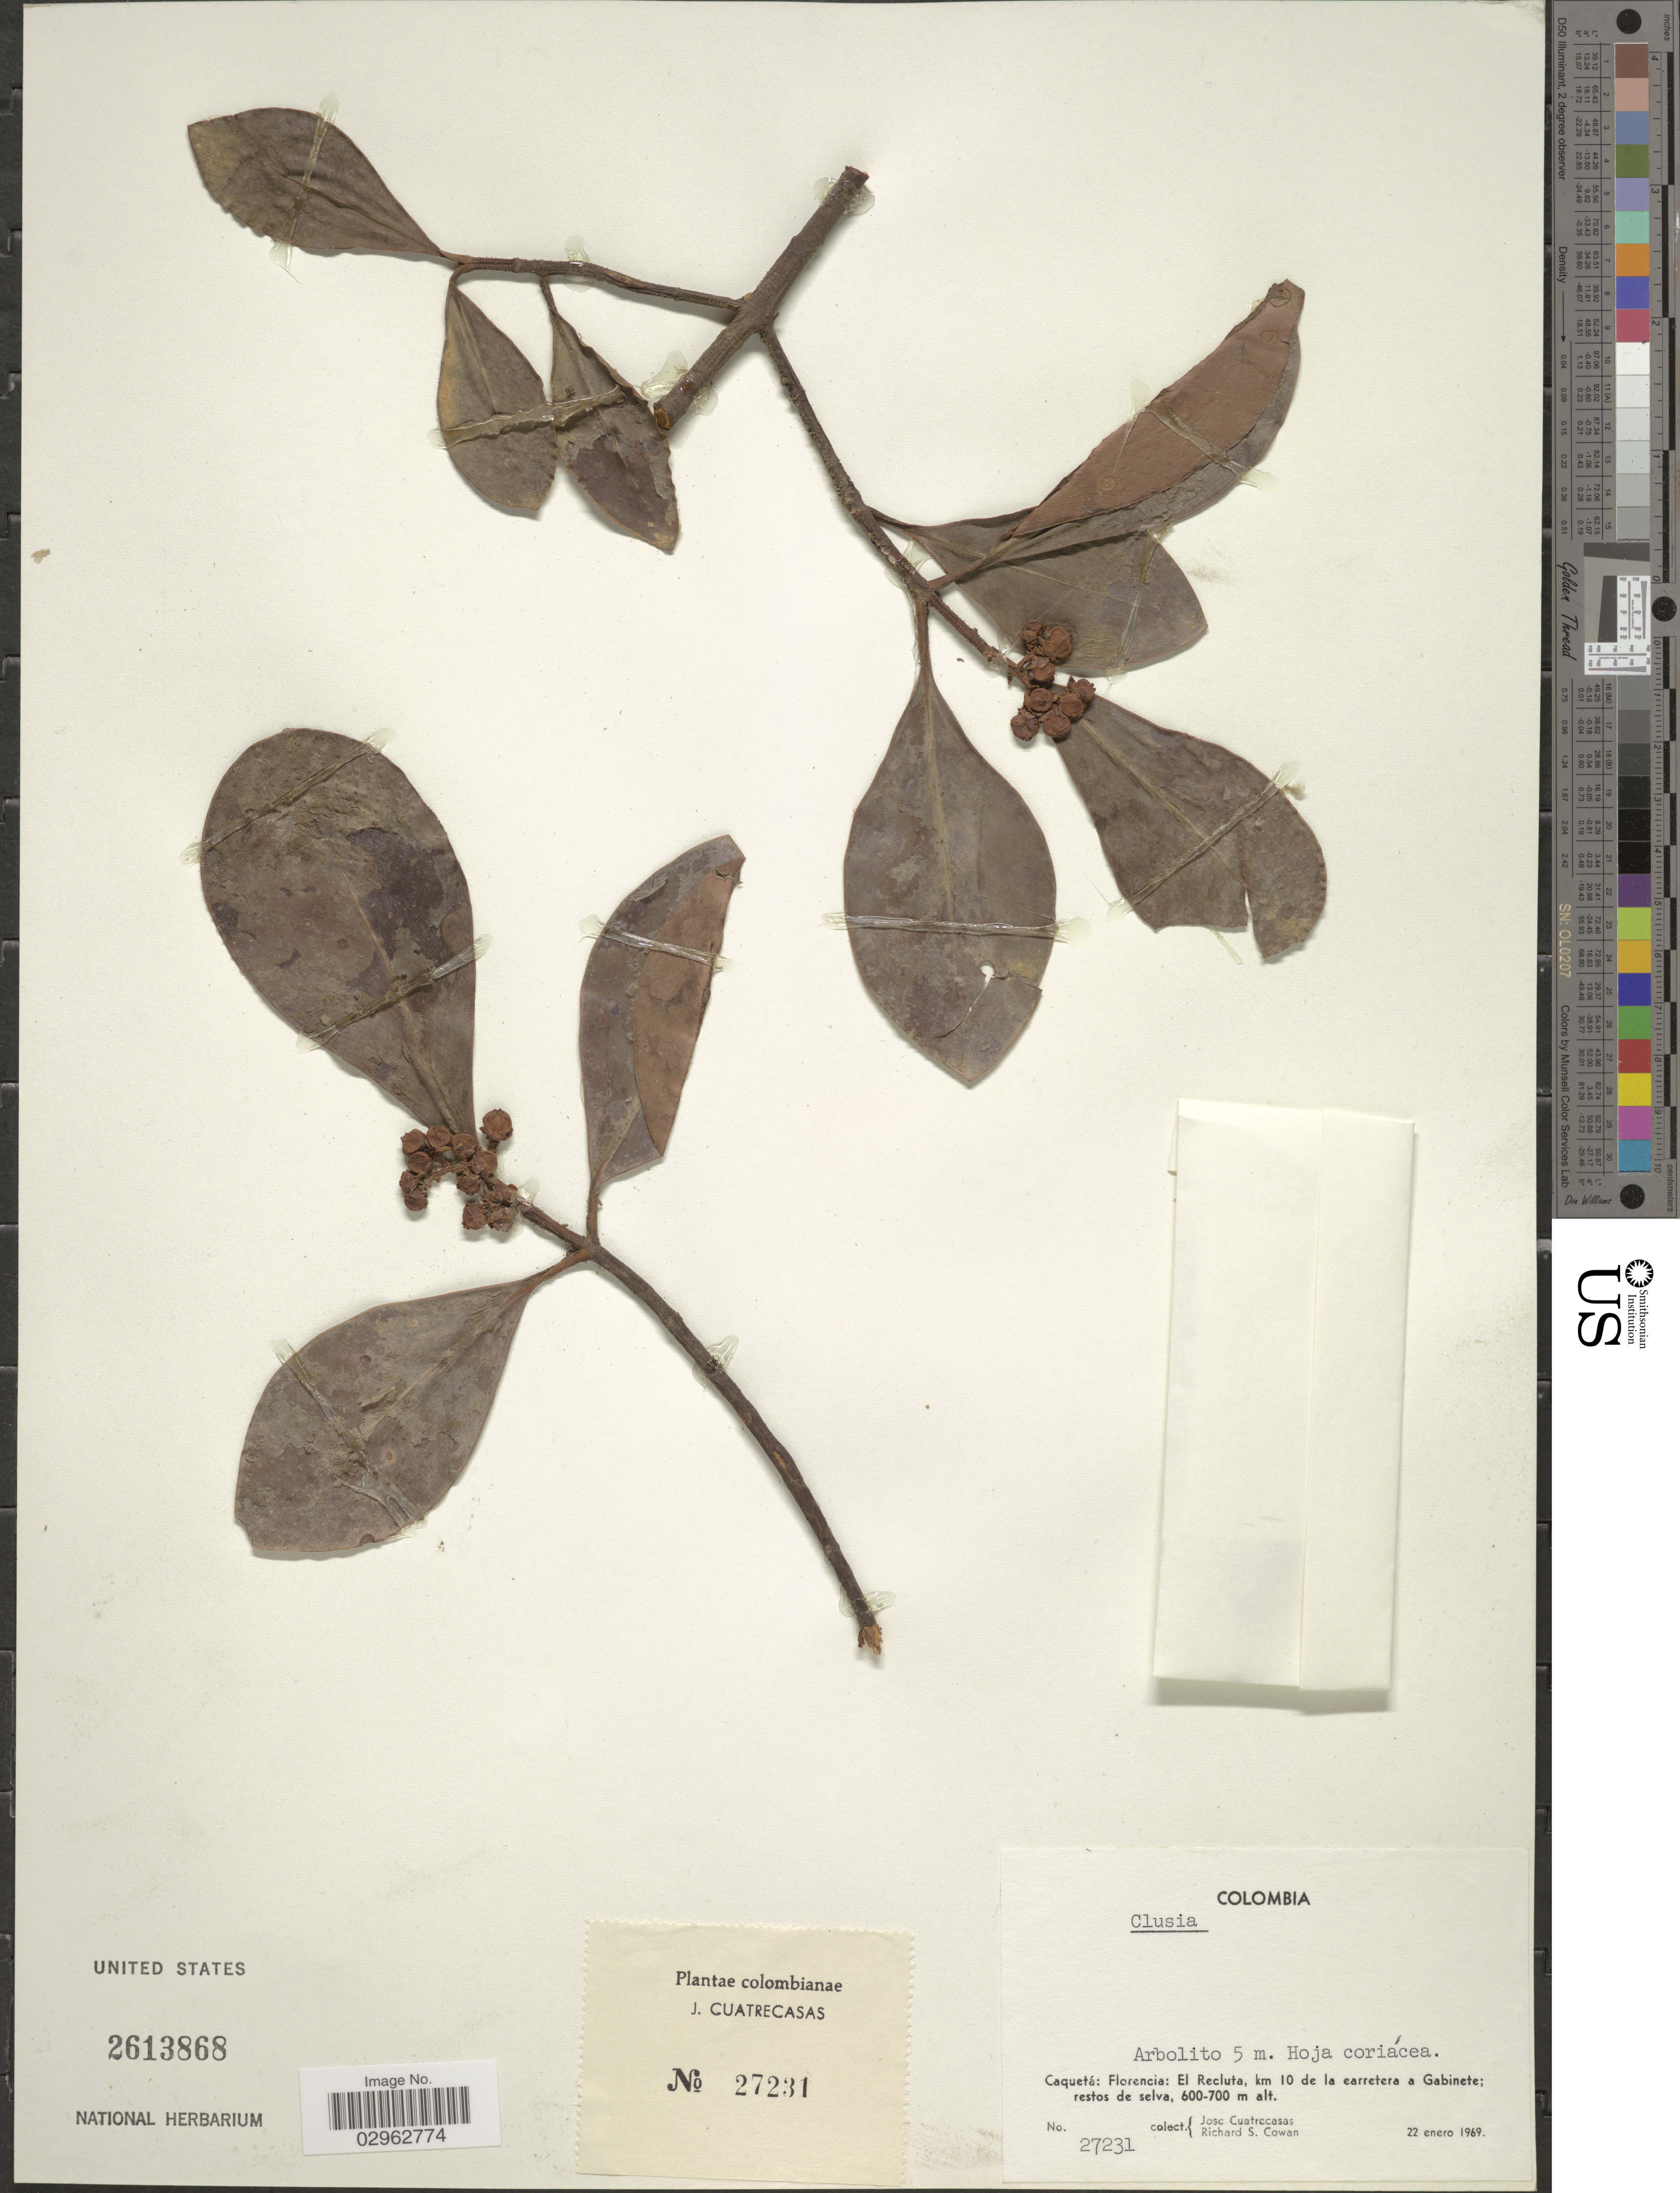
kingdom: Plantae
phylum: Tracheophyta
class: Magnoliopsida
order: Malpighiales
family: Clusiaceae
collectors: J. Cuatrecasas & R. S. Cowan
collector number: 27231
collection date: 1969-01-22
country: Colombia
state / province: Caquetá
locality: Florencia: El Recluta, km 10 de la carretera a Gabinete.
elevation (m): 600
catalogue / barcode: US 2613868